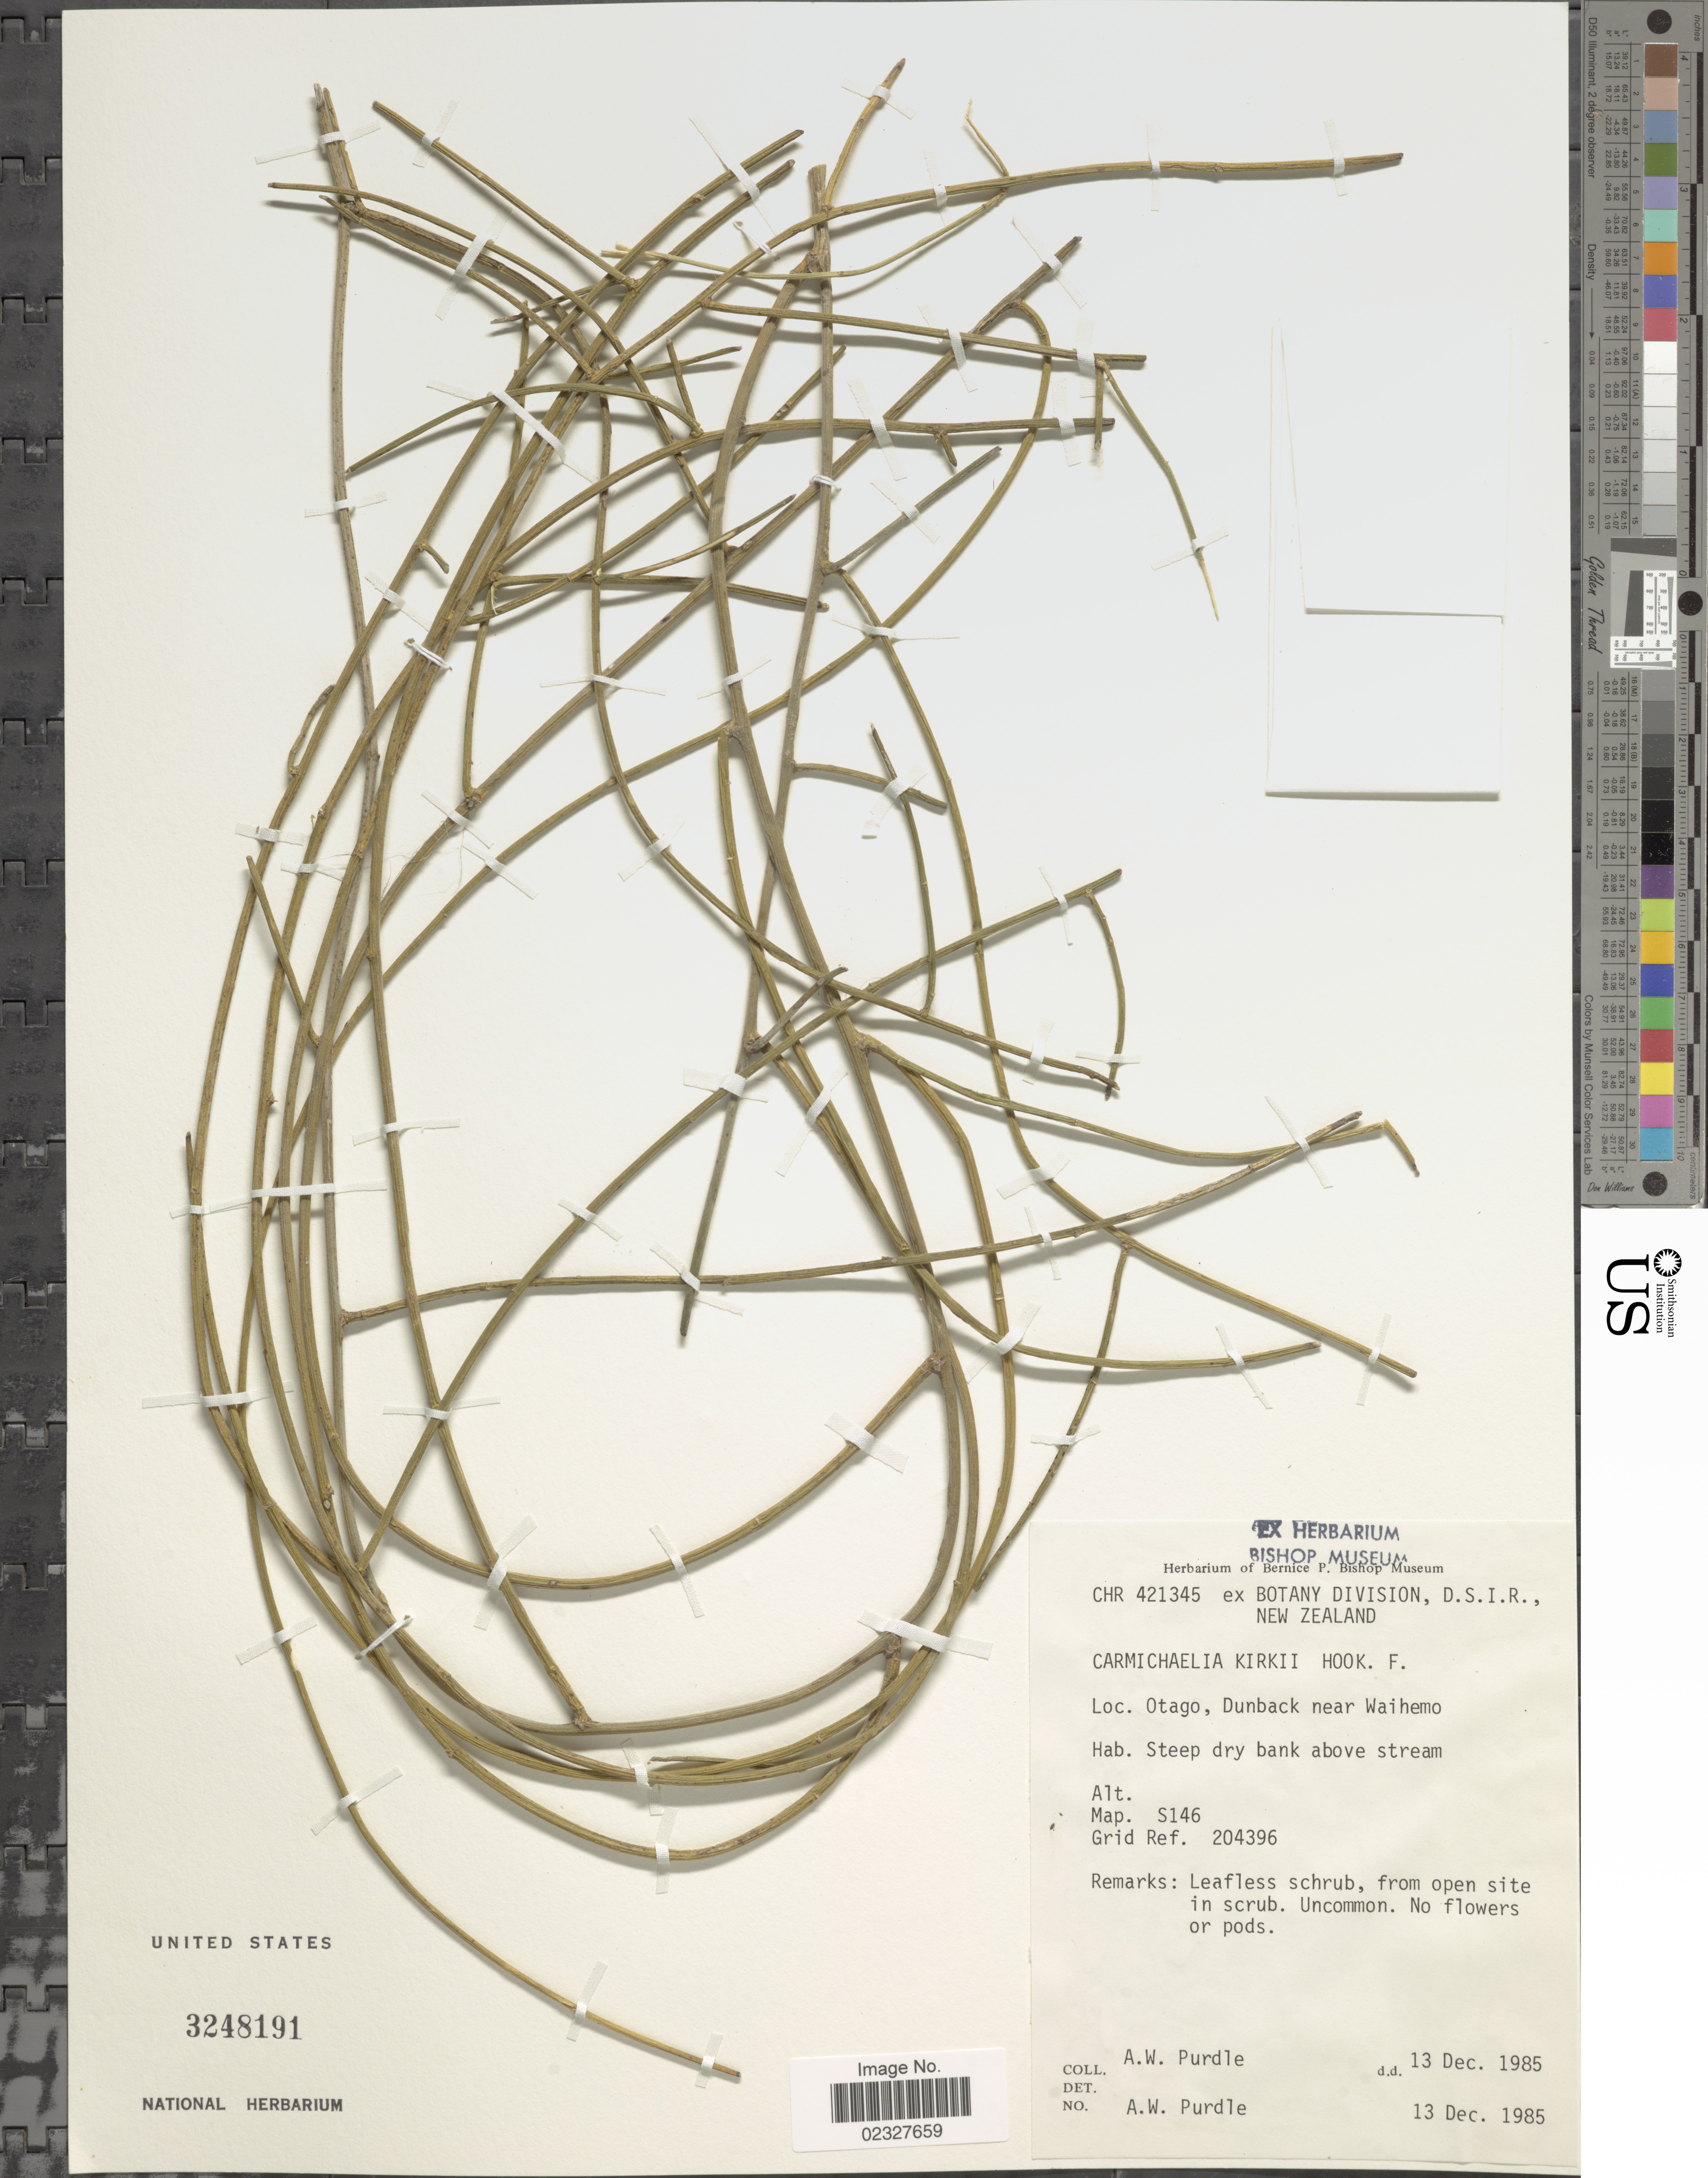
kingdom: Plantae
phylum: Tracheophyta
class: Magnoliopsida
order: Fabales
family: Fabaceae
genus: Carmichaelia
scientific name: Carmichaelia kirkii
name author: Hook. f.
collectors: A. Purdle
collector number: CHR421345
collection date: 1985-12-13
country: New Zealand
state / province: Otago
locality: Otago, Dunback near Waihemo.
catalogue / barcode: US 3248191